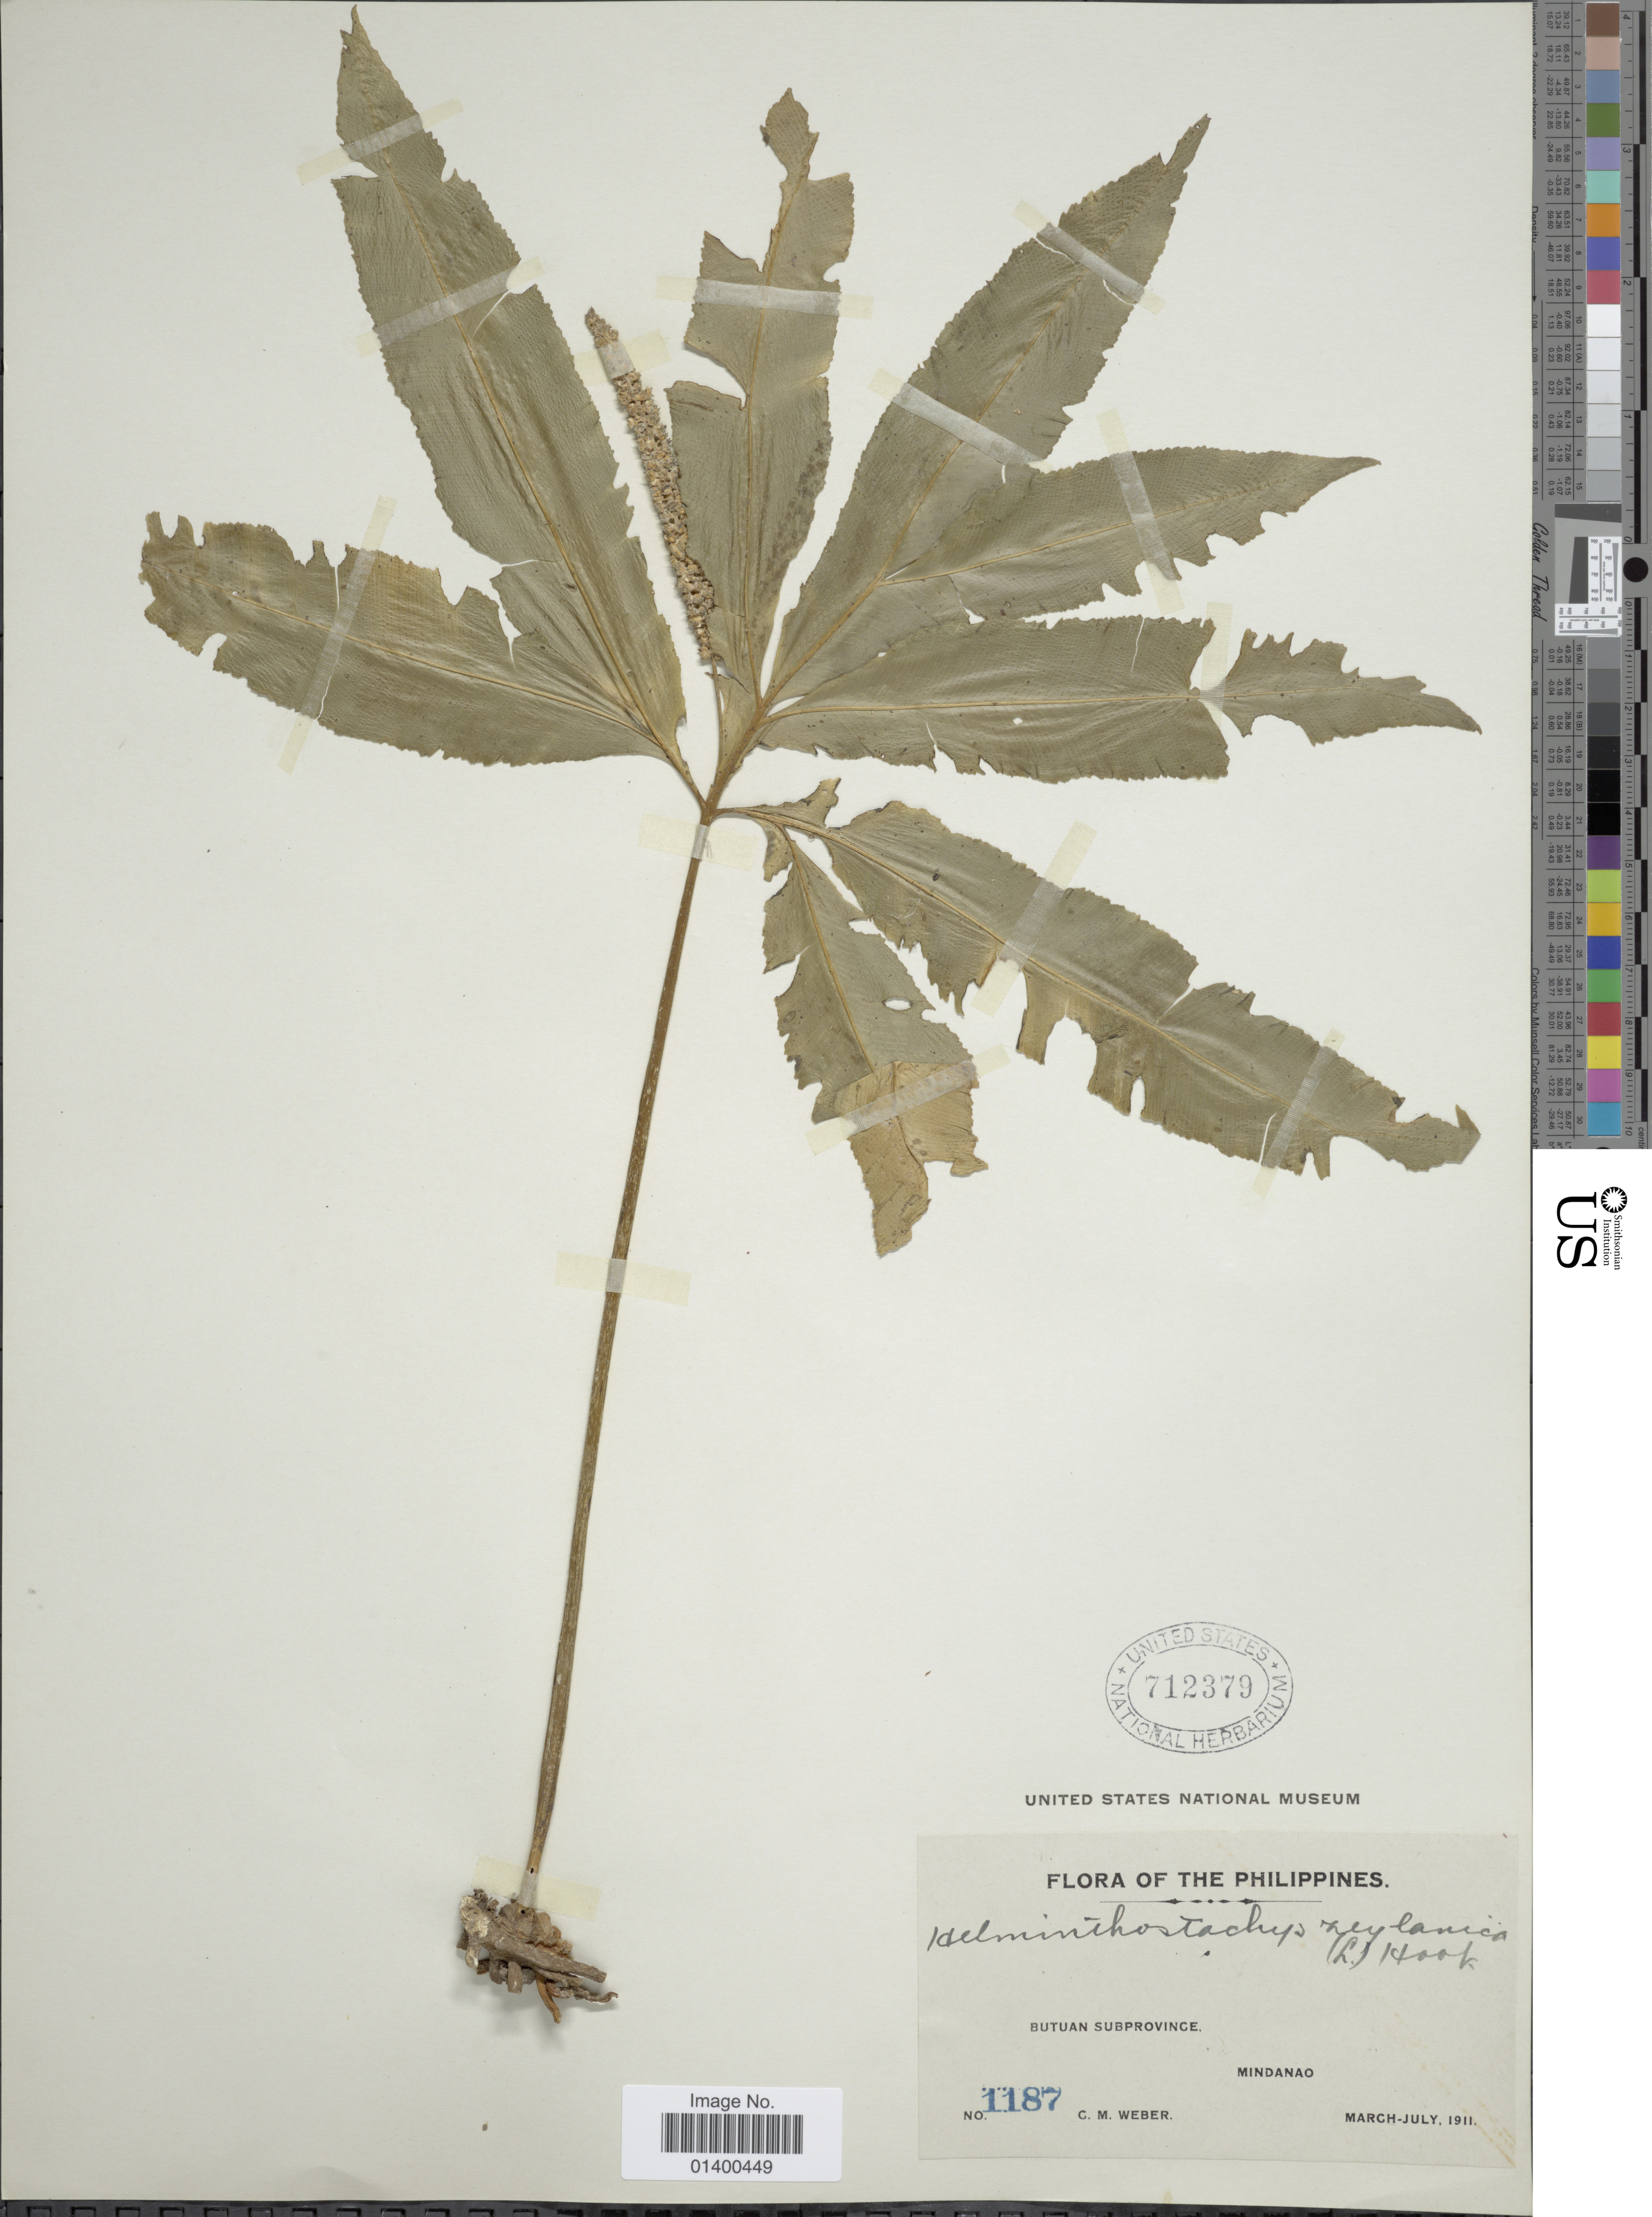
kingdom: Plantae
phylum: Tracheophyta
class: Polypodiopsida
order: Ophioglossales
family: Ophioglossaceae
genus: Helminthostachys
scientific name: Helminthostachys zeylanica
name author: (L.) Hook.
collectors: C. M. Weber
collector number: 1187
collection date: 1911-03/1911-07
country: Philippines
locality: Butuan subprovince, Mindanao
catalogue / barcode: US 712379